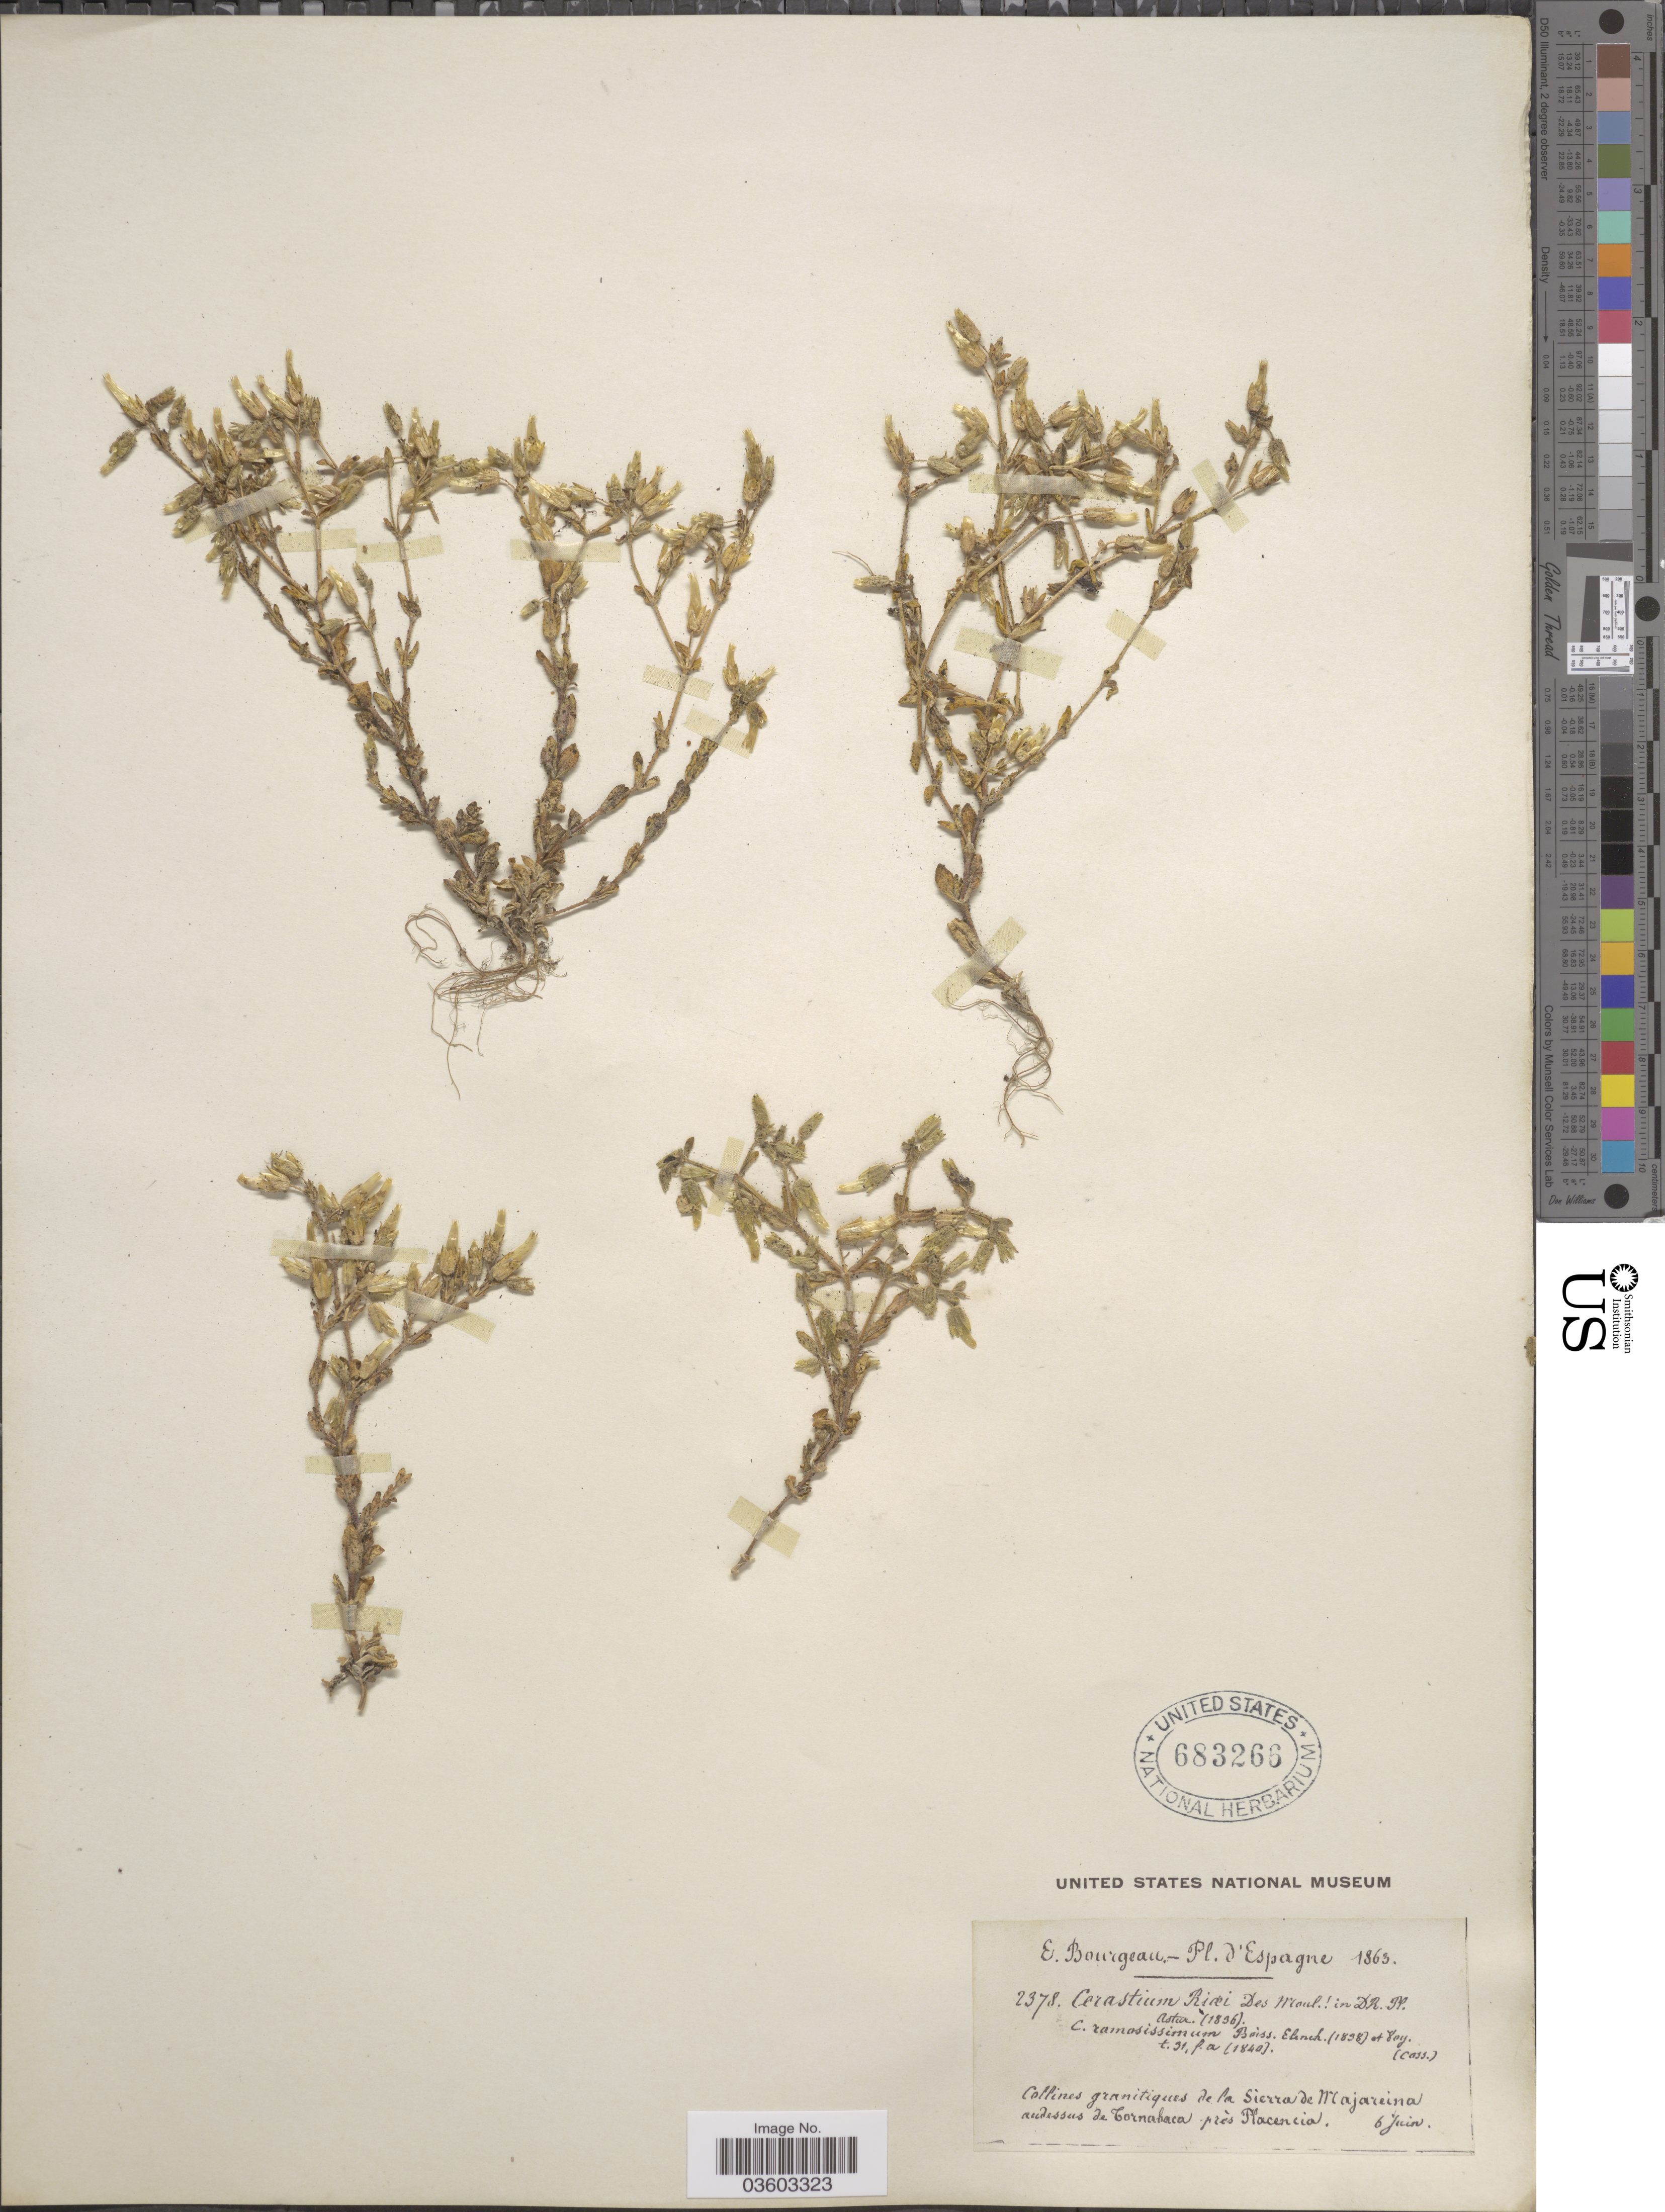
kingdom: Plantae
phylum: Tracheophyta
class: Magnoliopsida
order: Caryophyllales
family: Caryophyllaceae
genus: Cerastium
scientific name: Cerastium ramosissimum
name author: Boiss.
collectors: E. Bourgeau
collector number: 2378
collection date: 1863-06-06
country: Spain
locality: Espagne. Collines granitiques de la Sierra de Majareina au dessus de Cornabaca près Placencia.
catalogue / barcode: US 683266